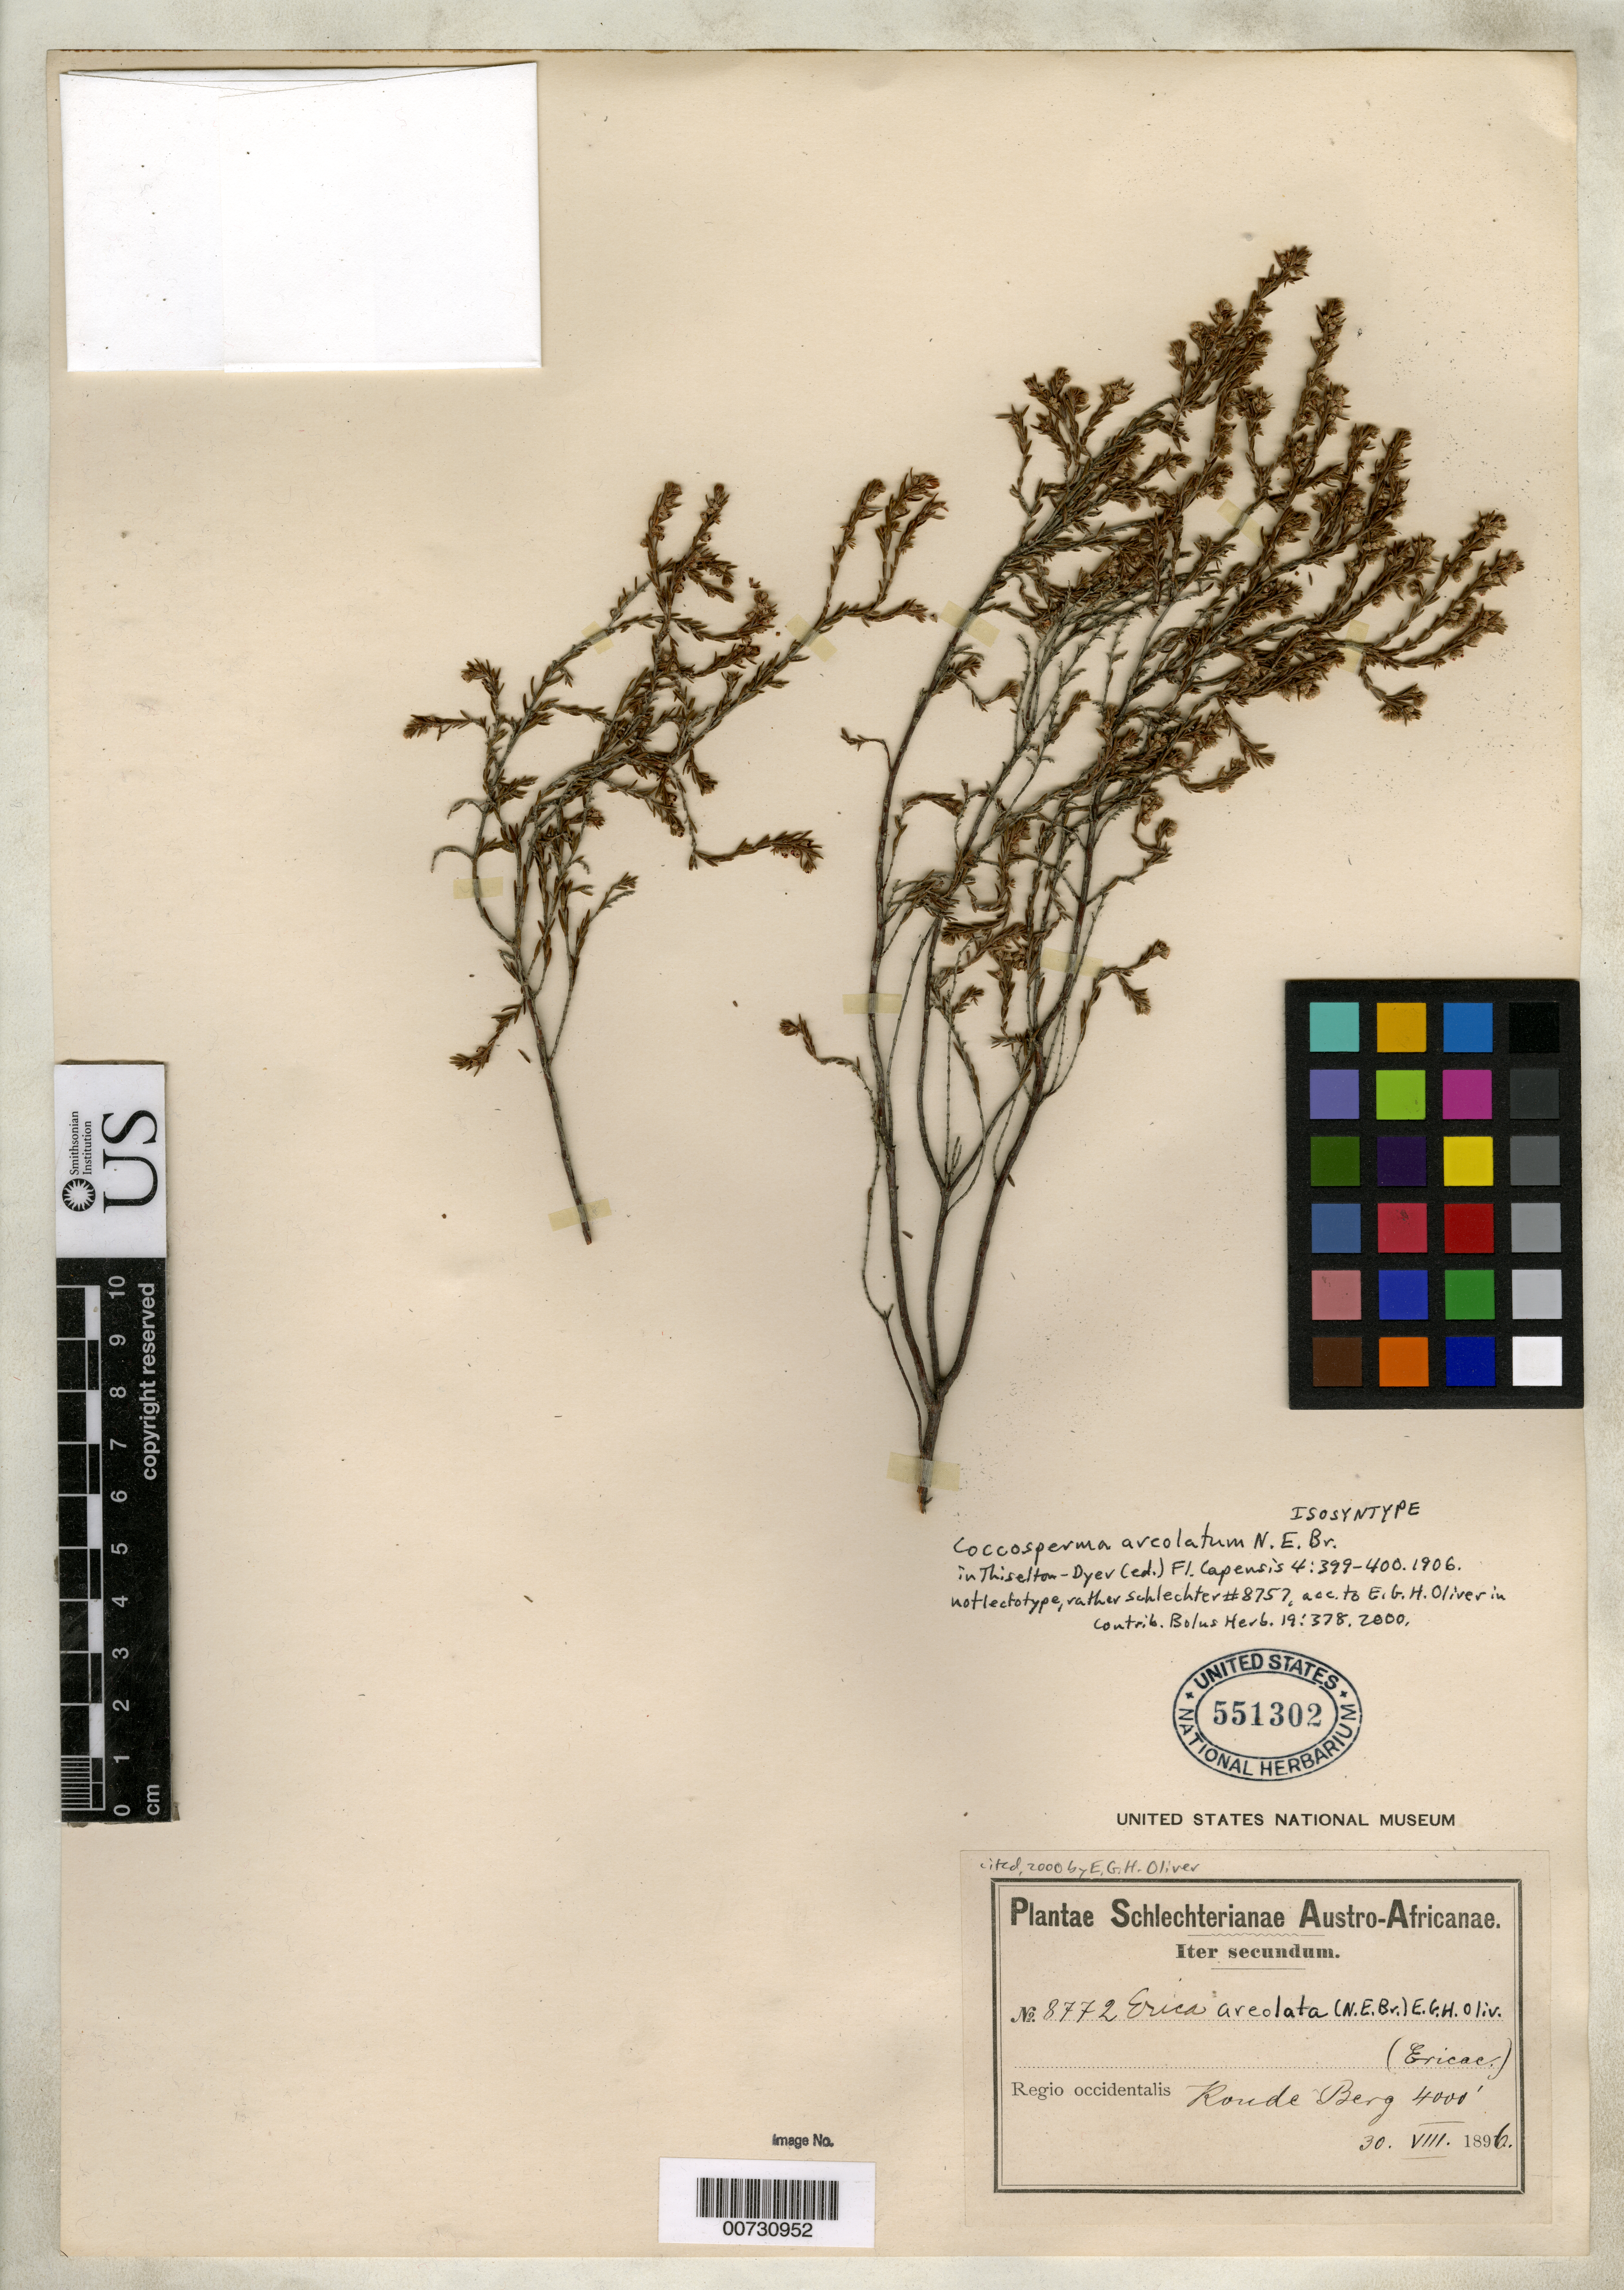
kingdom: Plantae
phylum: Tracheophyta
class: Magnoliopsida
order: Ericales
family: Ericaceae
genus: Coccosperma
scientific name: Coccosperma areolatum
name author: N.E. Br. in Dyer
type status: Isosyntype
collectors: F. R. R. Schlechter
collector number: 8772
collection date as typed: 30 Aug 1896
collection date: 1896-08-30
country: South Africa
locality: Regio occidentalis, Koude Berg.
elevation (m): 1219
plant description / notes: Collection (but not US sheet) cited by E.G.H. Oliver, 2000. Lectotypified on Schlechter 8757 by E.G.H. Oliver, 2000, Contr. Bolus Herb. 19: 378.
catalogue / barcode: US 551302